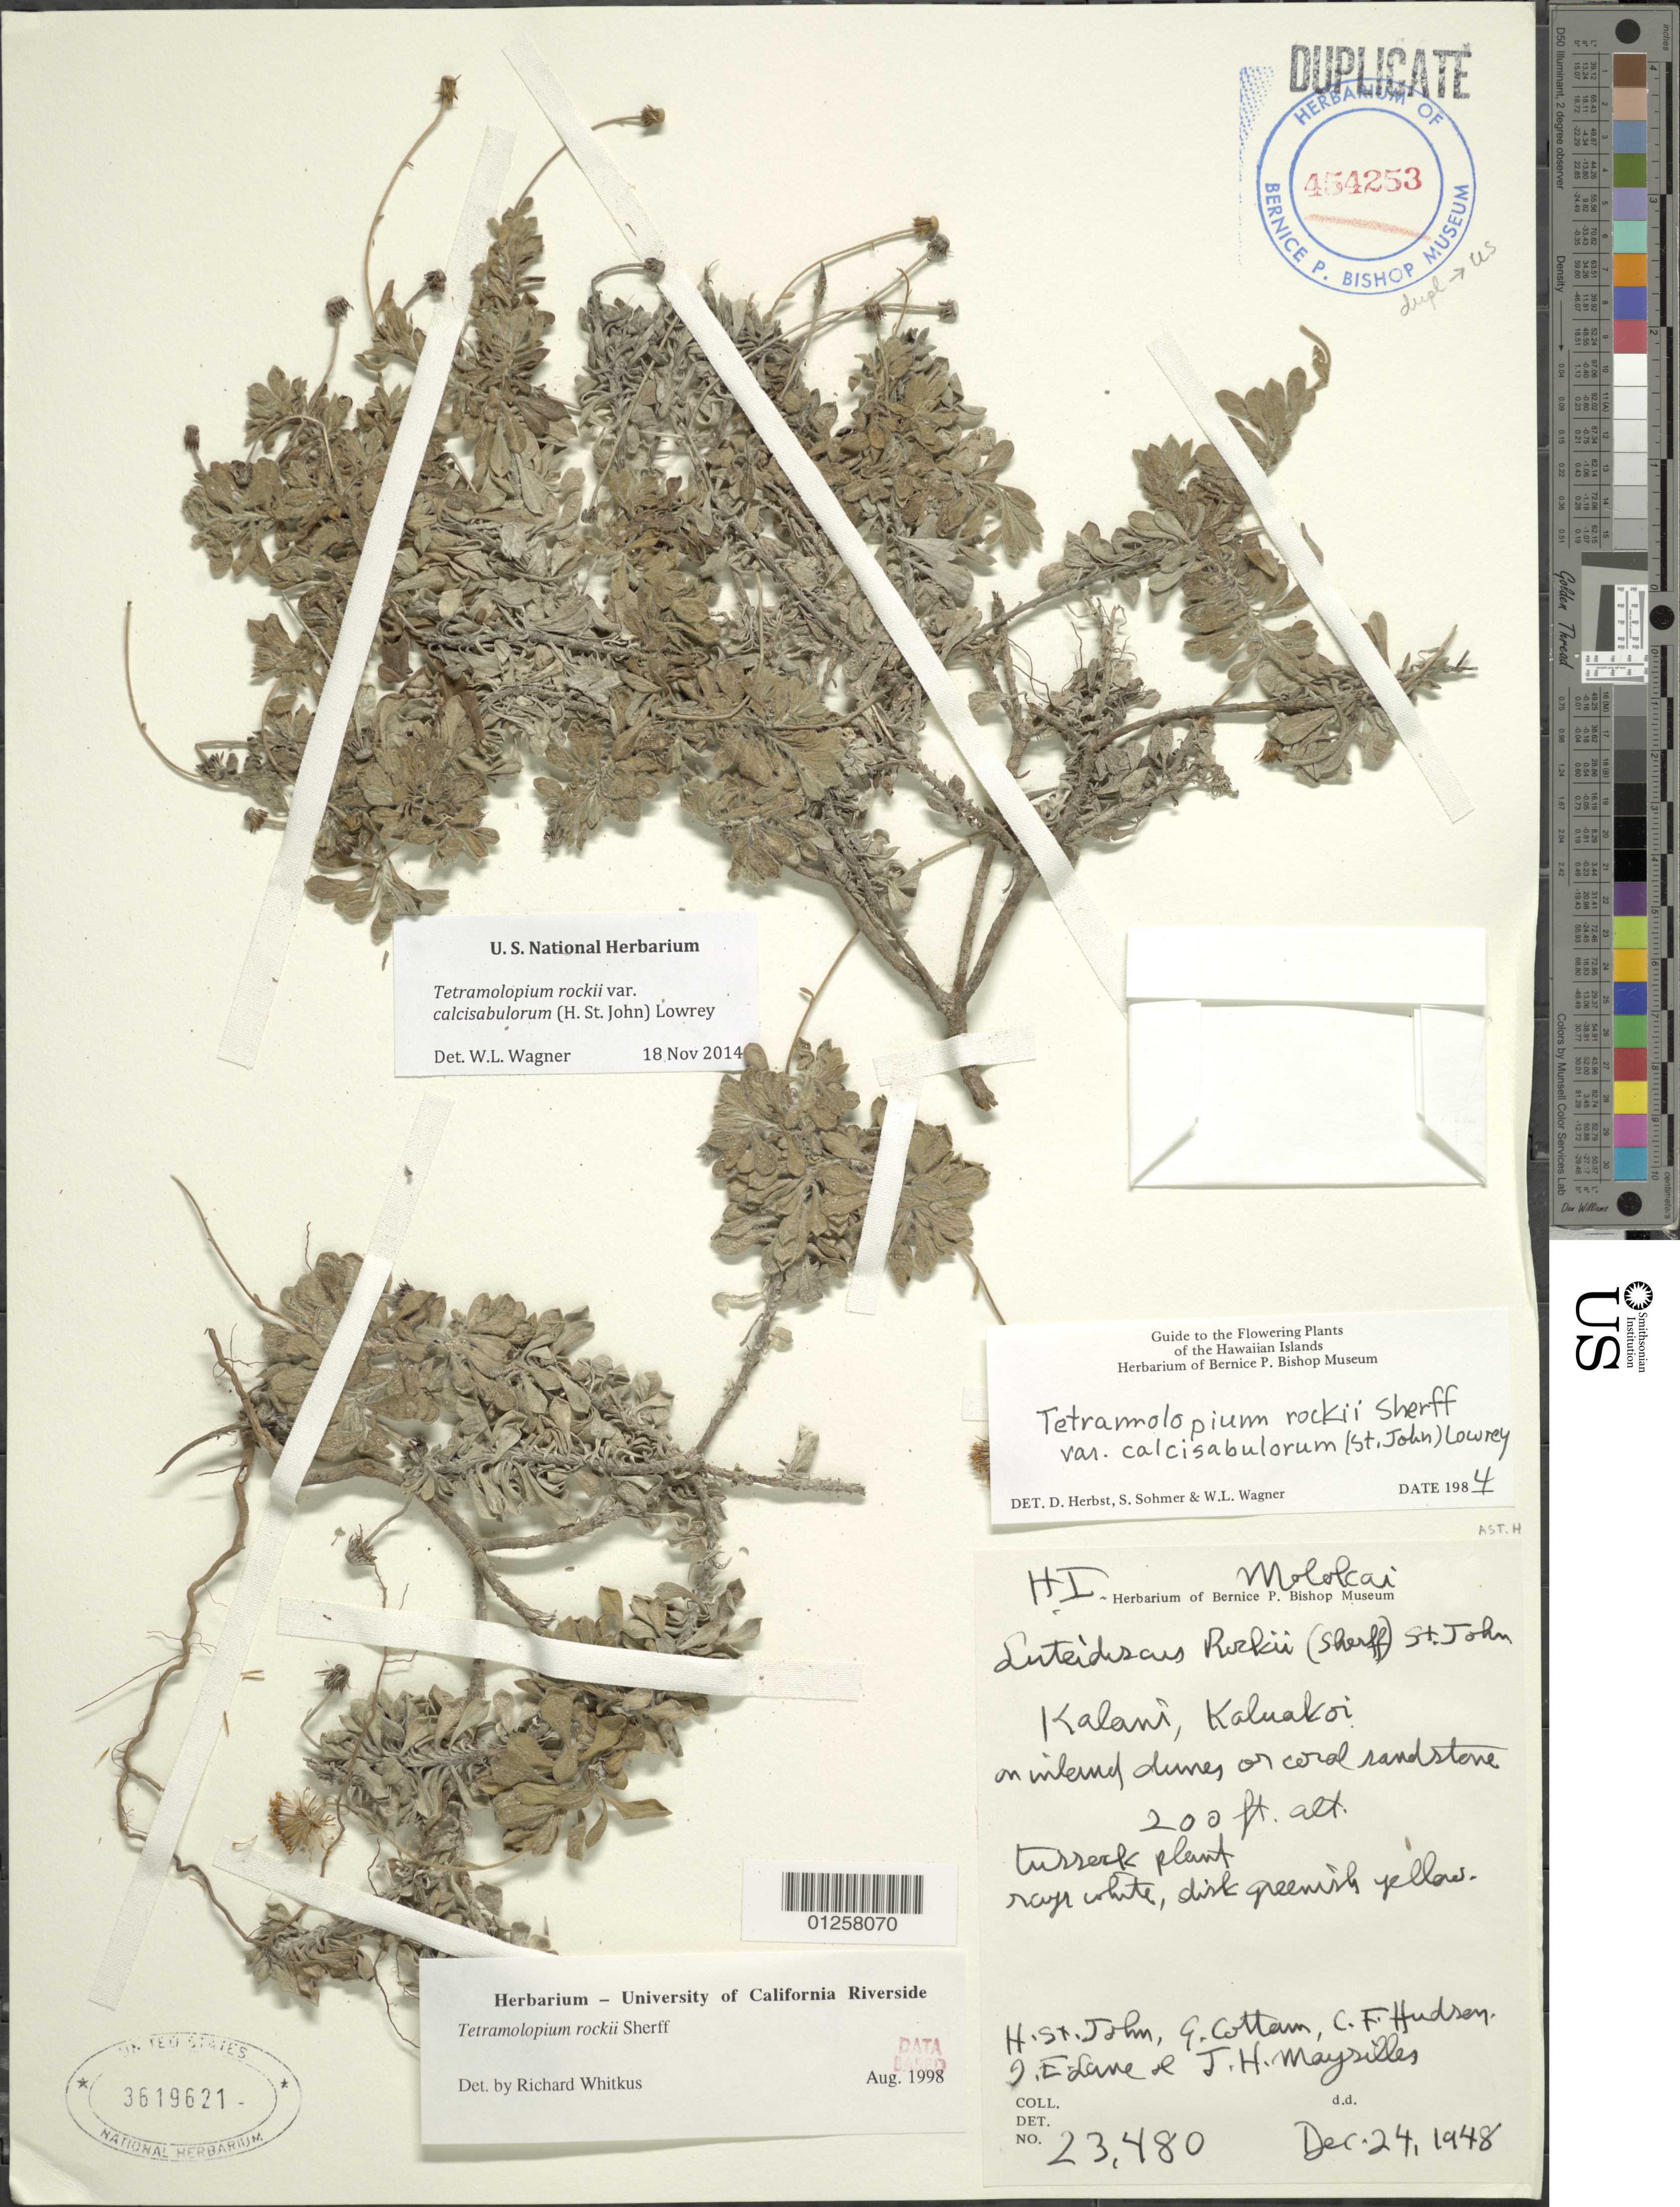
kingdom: Plantae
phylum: Tracheophyta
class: Magnoliopsida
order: Asterales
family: Asteraceae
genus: Tetramolopium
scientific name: Tetramolopium rockii var. calcisabulorum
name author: (H. St. John) Lowrey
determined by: Wagner, W. L., (BOT), Smithsonian Institution - National Museum of Natural History (UNITED STATES)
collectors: H. St. John et al.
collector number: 23480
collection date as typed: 24 Dec 1948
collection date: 1948-12-24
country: United States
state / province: Hawaii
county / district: Maui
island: Moloka'i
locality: Kalani, Kaluakoi.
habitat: On inland dunes or coral sandstone.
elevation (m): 61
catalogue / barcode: US 3619621